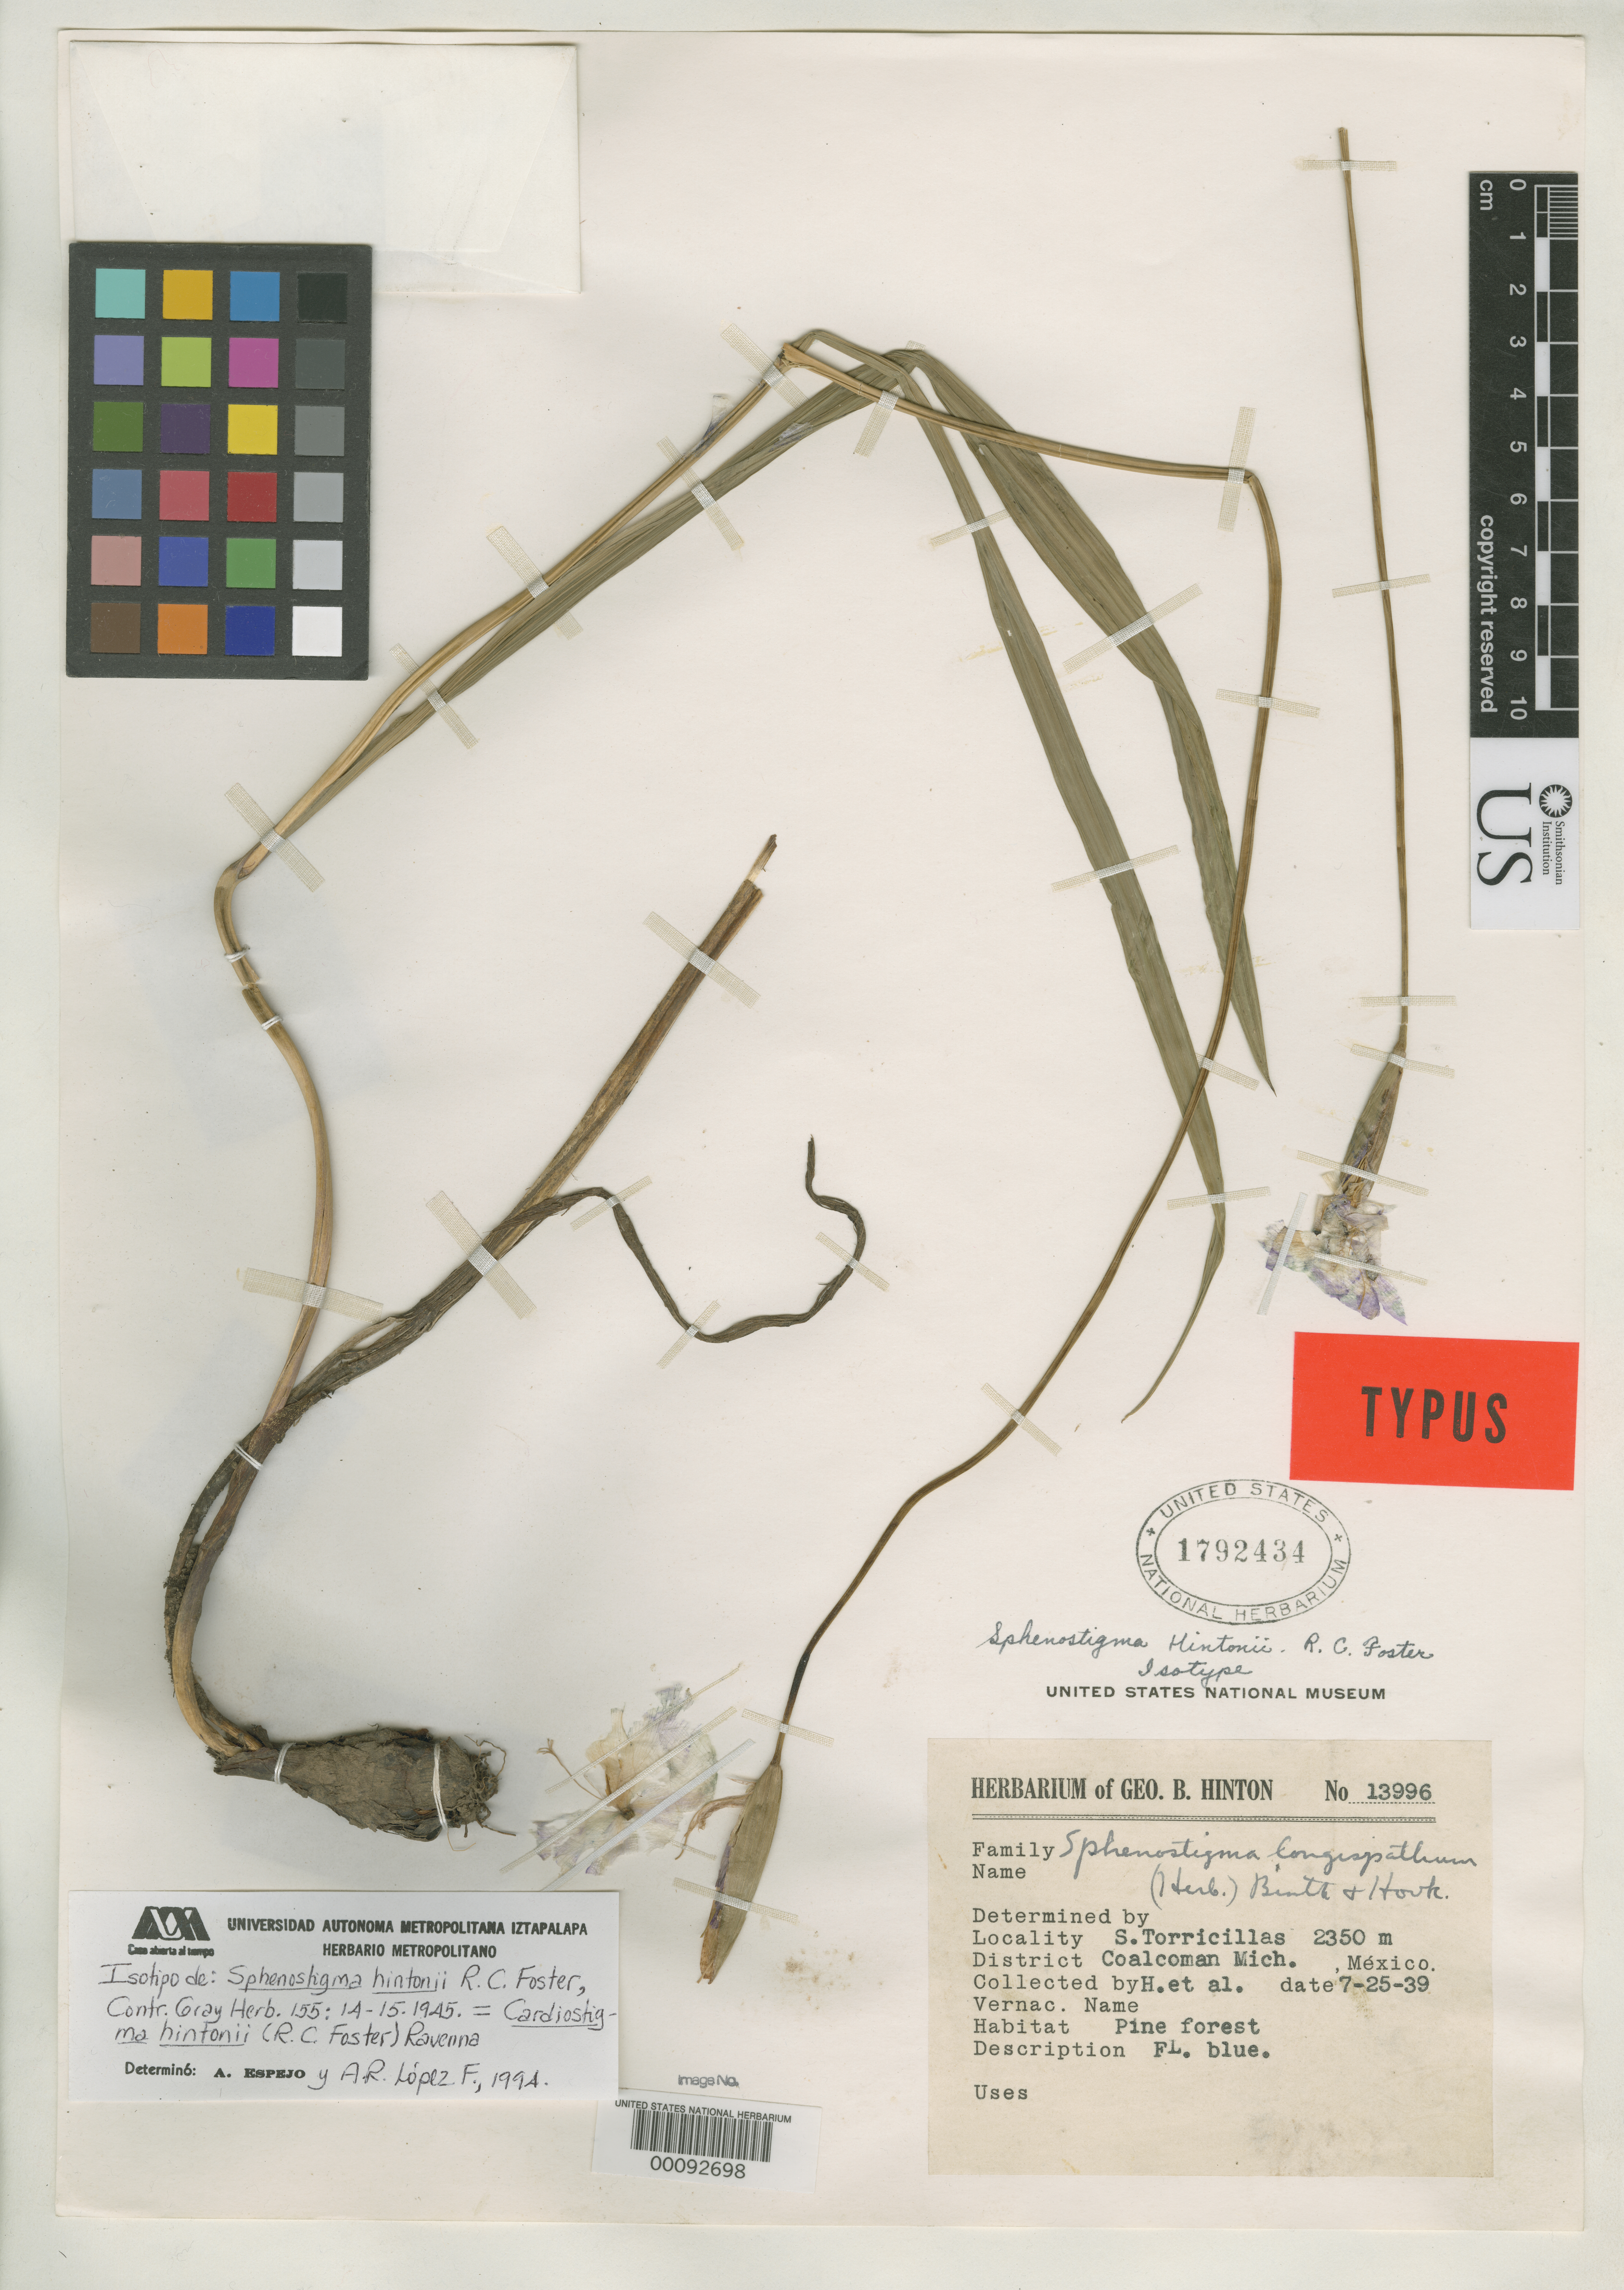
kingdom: Plantae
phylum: Tracheophyta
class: Liliopsida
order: Asparagales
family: Iridaceae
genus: Sphenostigma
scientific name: Sphenostigma hintonii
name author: R.C. Foster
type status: Isotype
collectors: G. B. Hinton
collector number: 13996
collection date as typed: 25 Jul 1939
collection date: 1939-07-25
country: Mexico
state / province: Michoacán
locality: Coalcomán, S. Torricillas.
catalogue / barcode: US 1792434